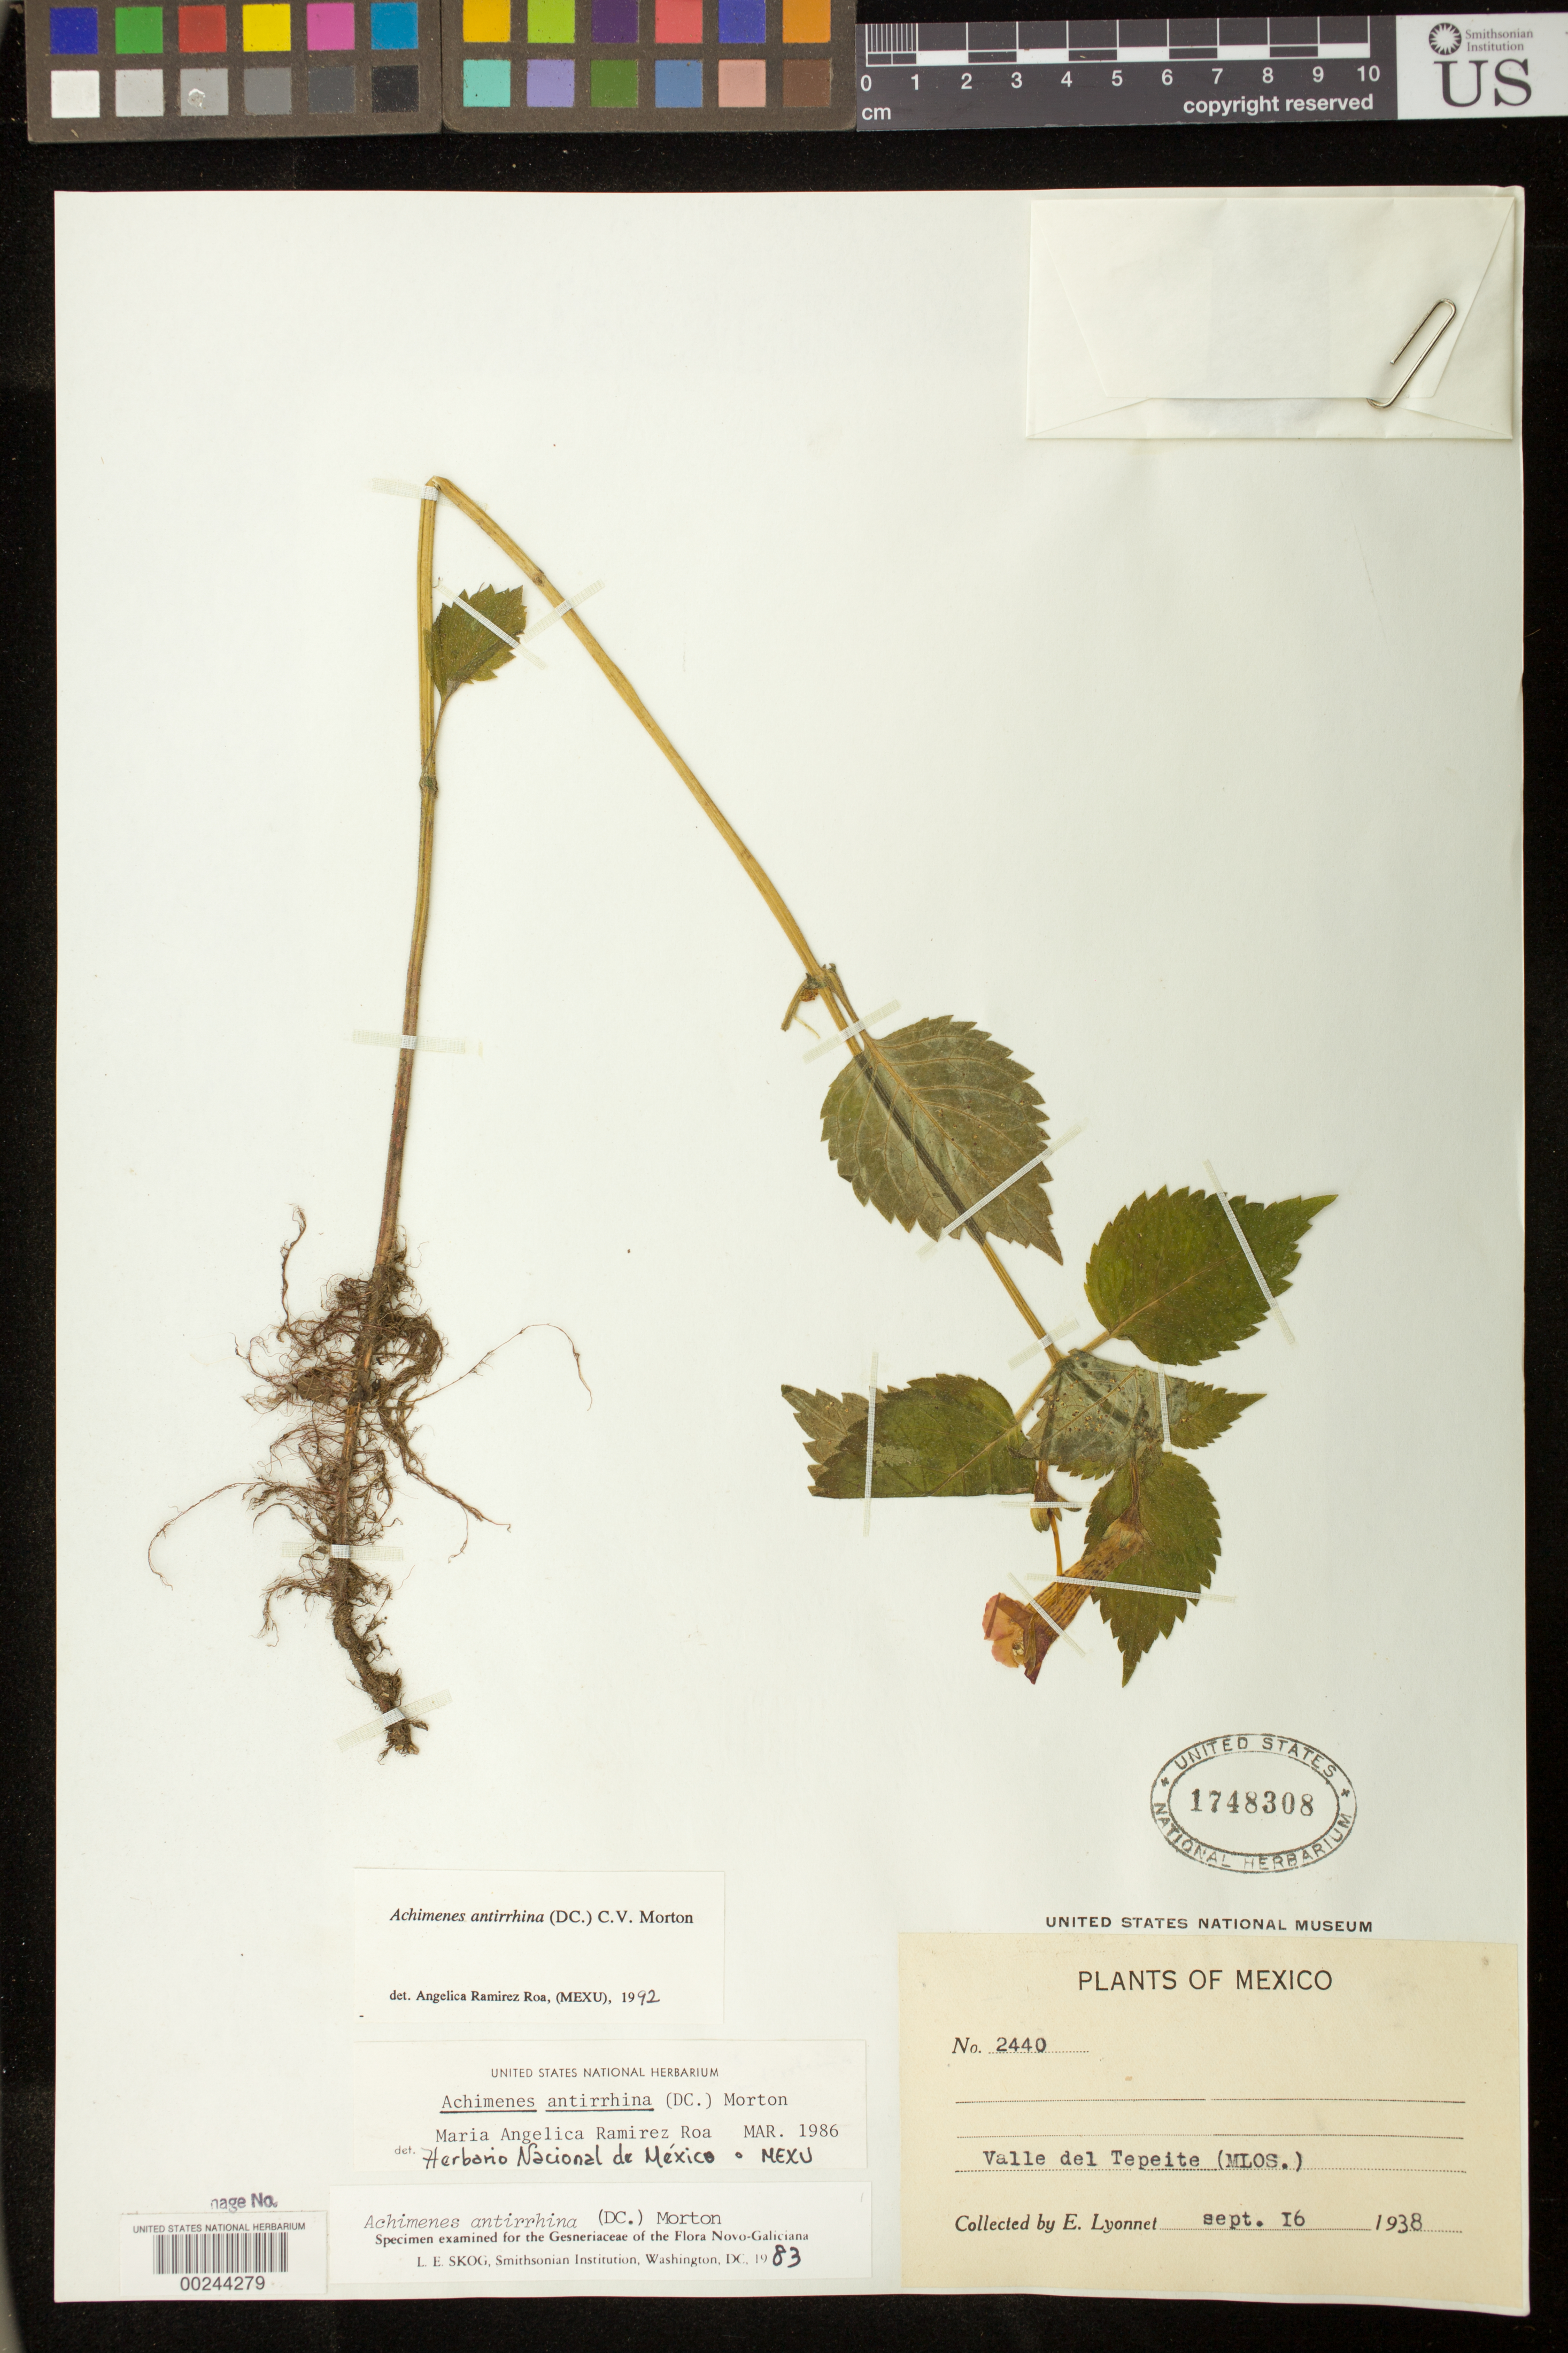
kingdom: Plantae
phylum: Tracheophyta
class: Magnoliopsida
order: Lamiales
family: Gesneriaceae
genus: Achimenes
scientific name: Achimenes antirrhina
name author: (DC.) C.V. Morton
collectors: Bro. E. Lyonnet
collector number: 2440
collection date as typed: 16 Sep 1938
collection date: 1938-09-16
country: Mexico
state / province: Morelos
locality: Valle del Tepeite (mlos)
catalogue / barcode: US 1748308